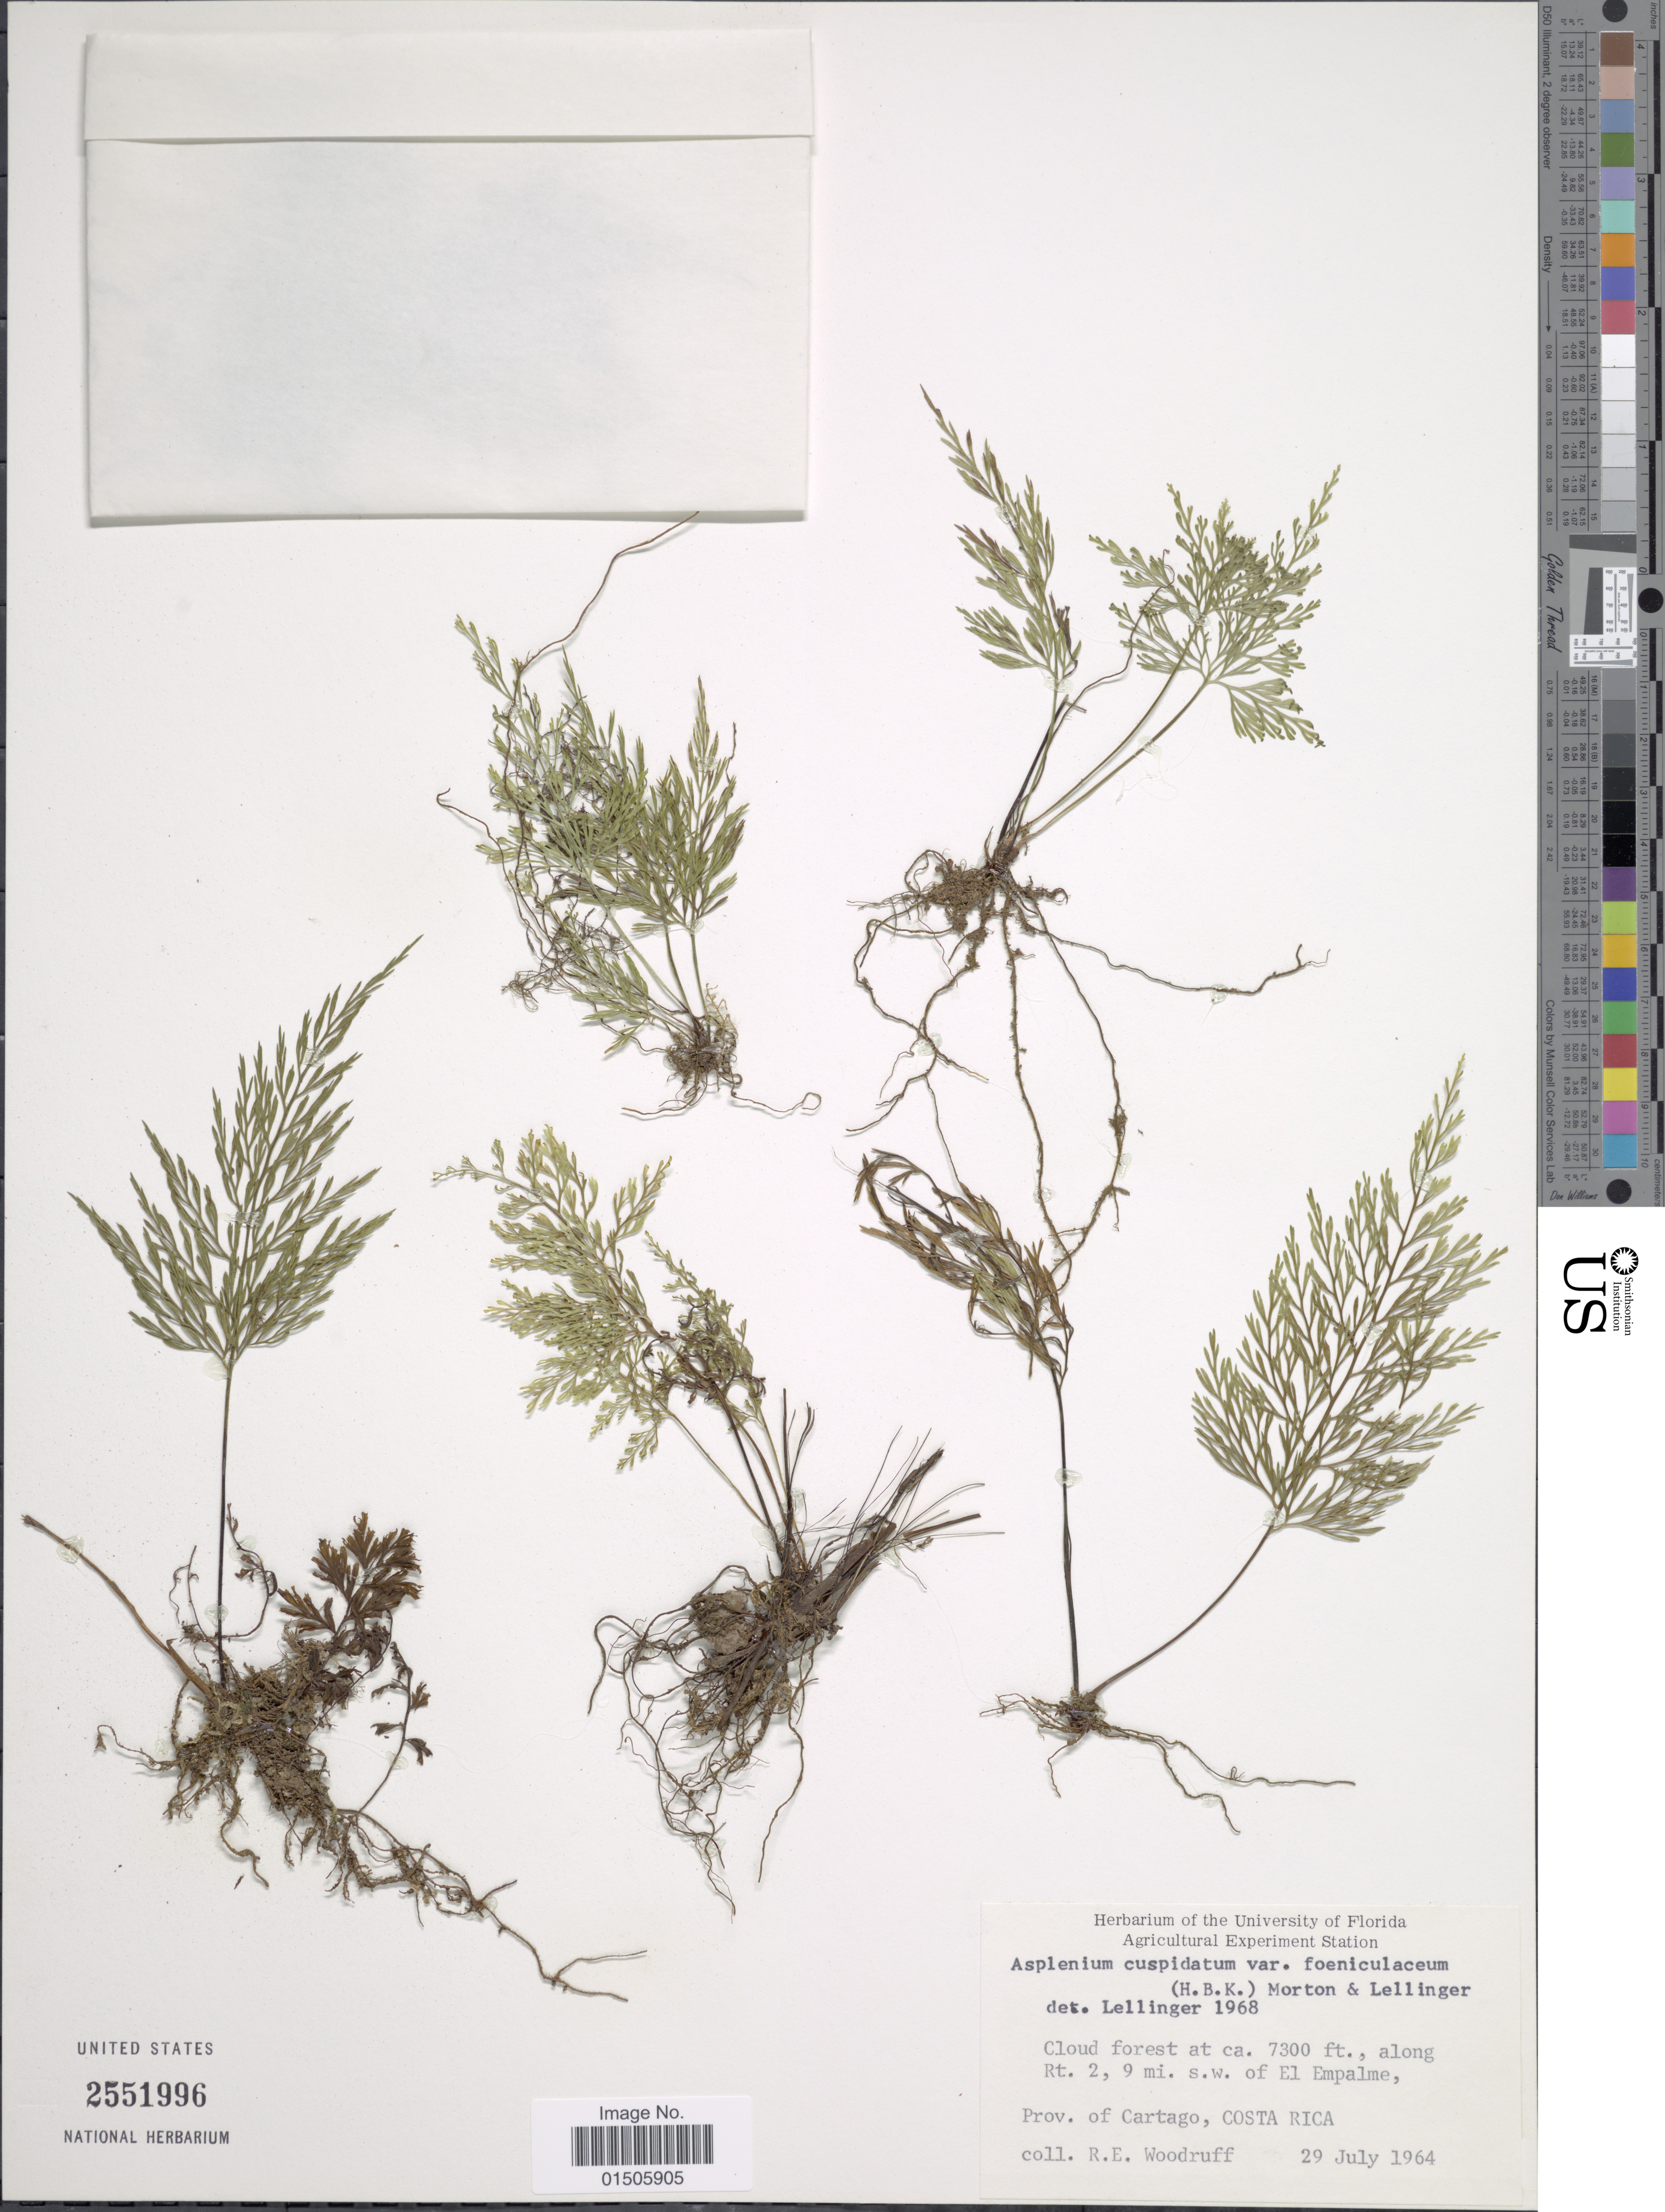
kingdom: Plantae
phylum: Tracheophyta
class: Polypodiopsida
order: Polypodiales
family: Aspleniaceae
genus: Asplenium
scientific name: Asplenium cuspidatum var. foeniculaceum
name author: (Kunth) C.V. Morton & Lellinger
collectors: R. Woodruff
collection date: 1964-07-29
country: Costa Rica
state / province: Cartago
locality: Cloud forest, along Rt. 2, 9 mi. s.w. of El Empalme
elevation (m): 2225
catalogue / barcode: US 2551996